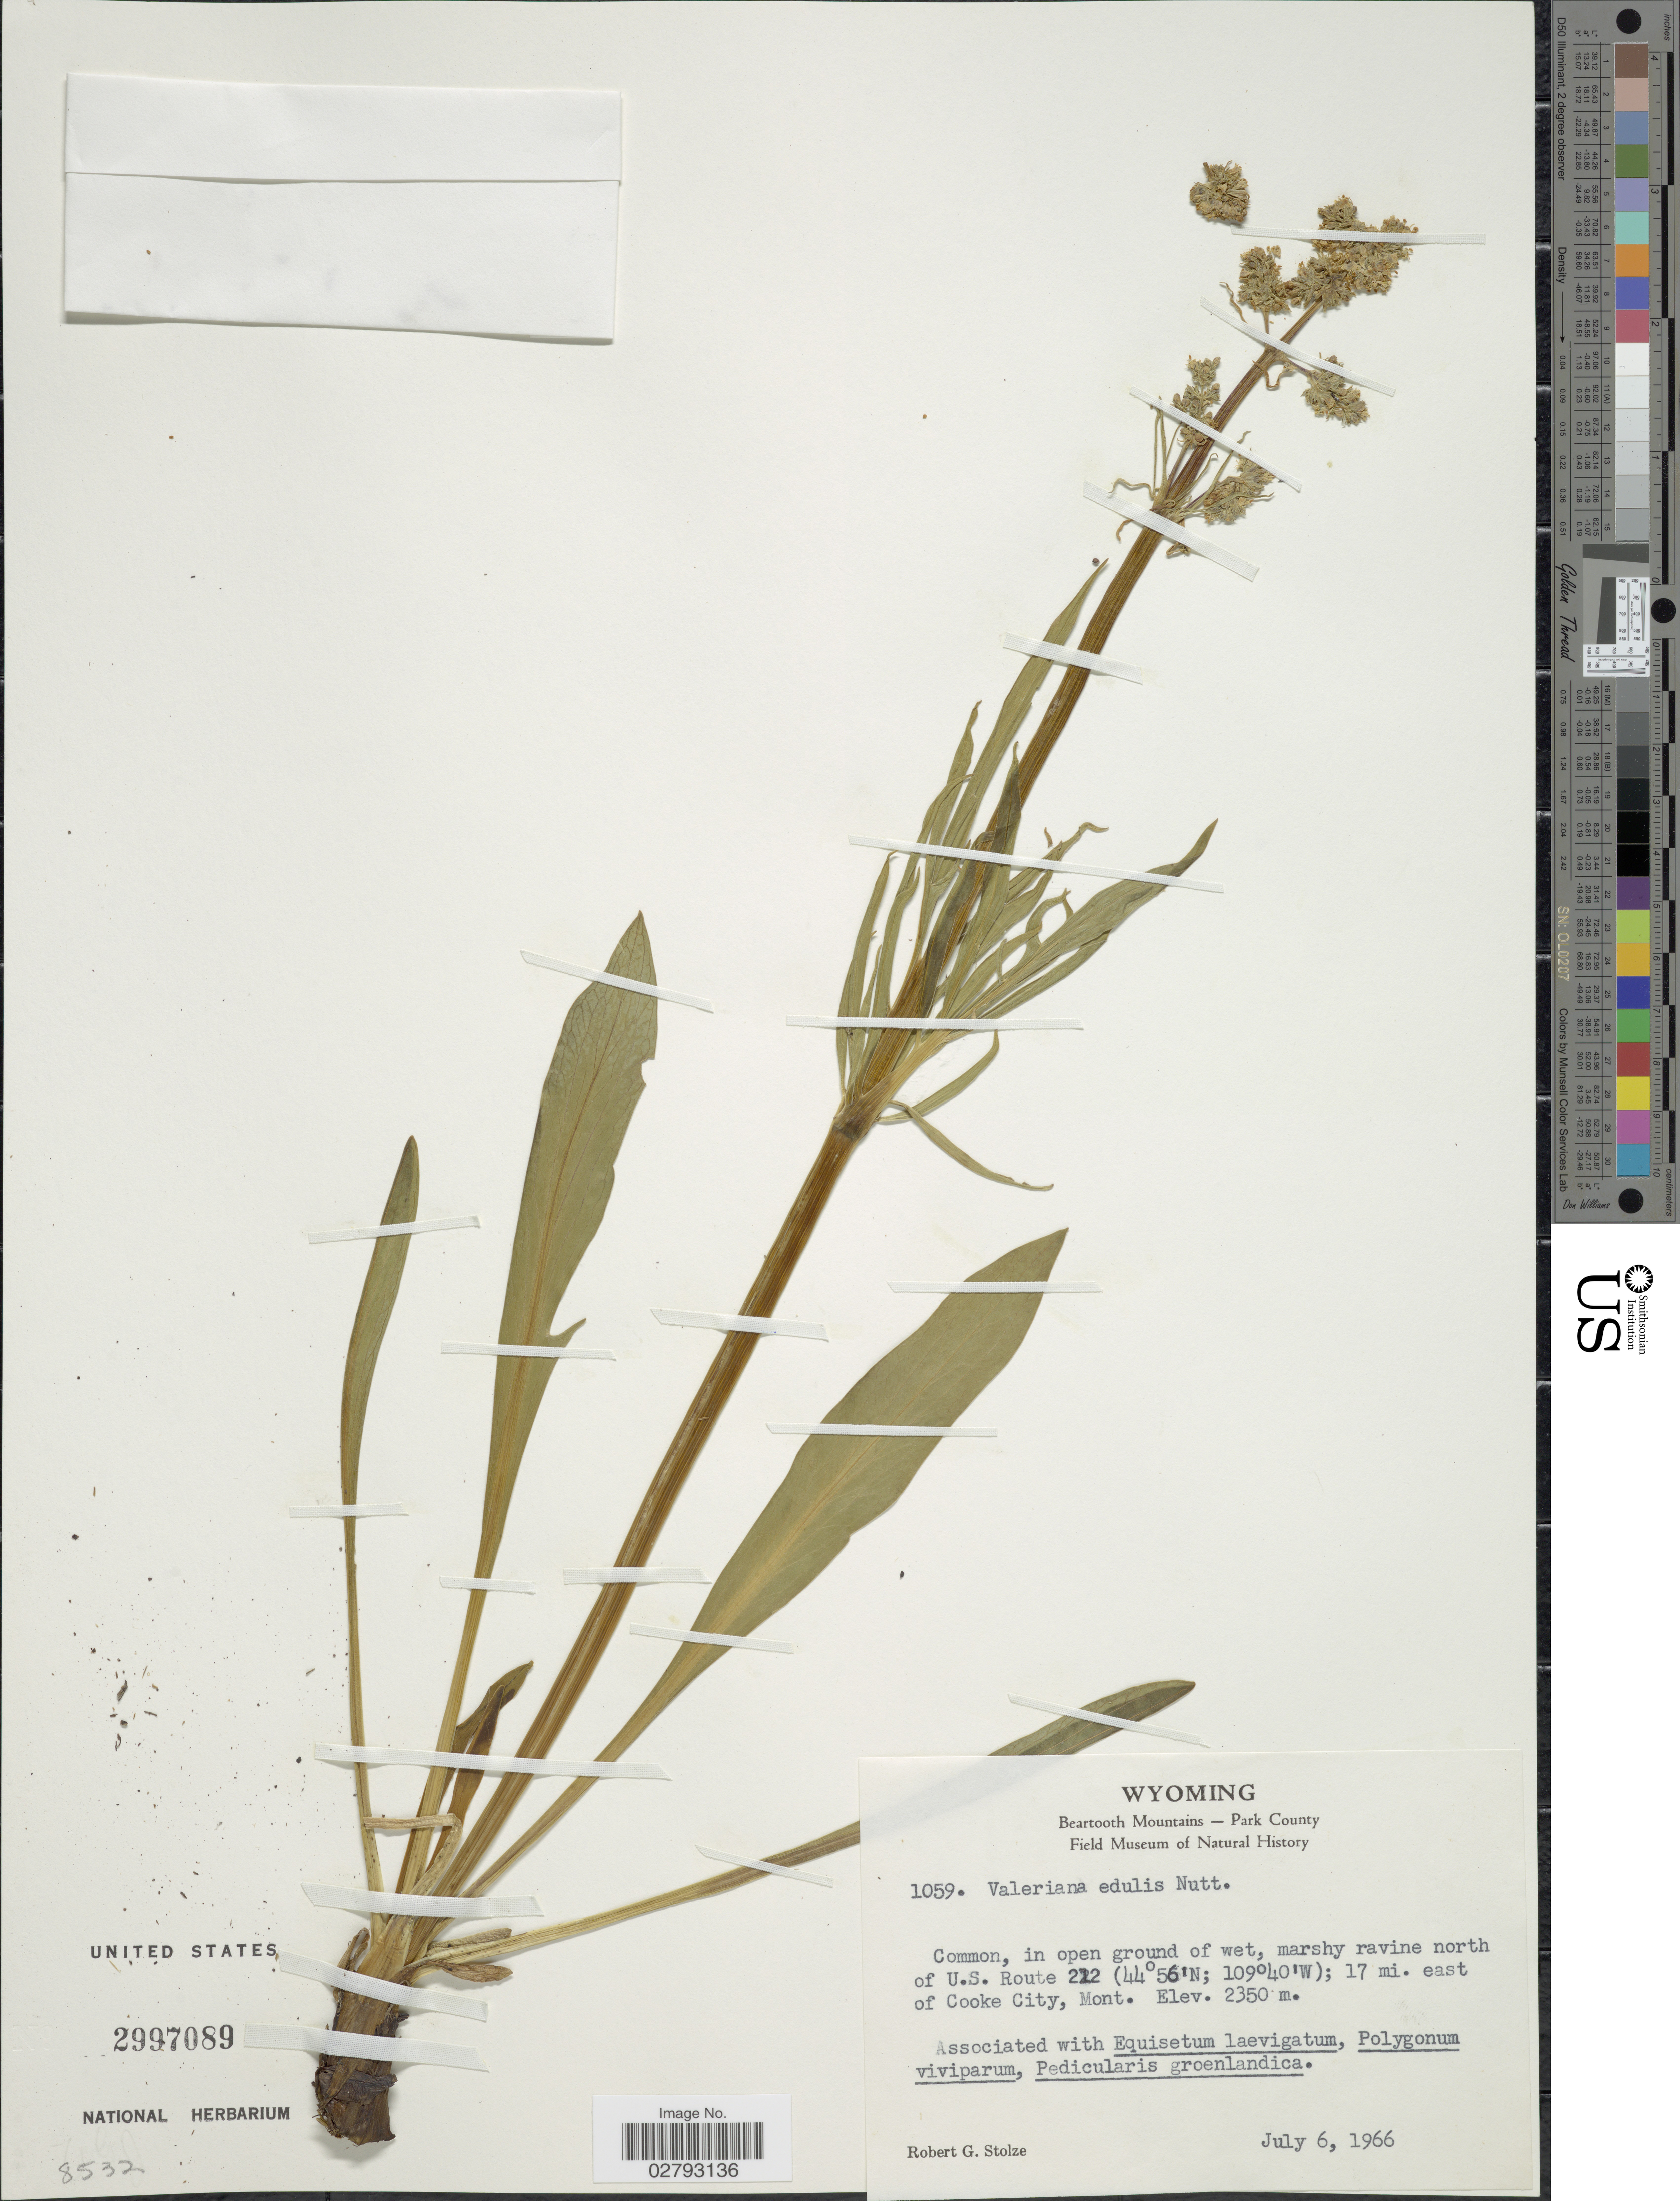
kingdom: Plantae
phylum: Tracheophyta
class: Magnoliopsida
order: Dipsacales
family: Caprifoliaceae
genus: Valeriana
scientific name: Valeriana edulis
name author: Nutt.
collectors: R. G. Stolze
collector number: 1059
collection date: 1966-07-06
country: United States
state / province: Wyoming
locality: Beartooth Mountains- Park County, marshy ravine north of U.S. Route 212; 17 mi. east of Cooke City, Mont.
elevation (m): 2350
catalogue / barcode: US 2997089